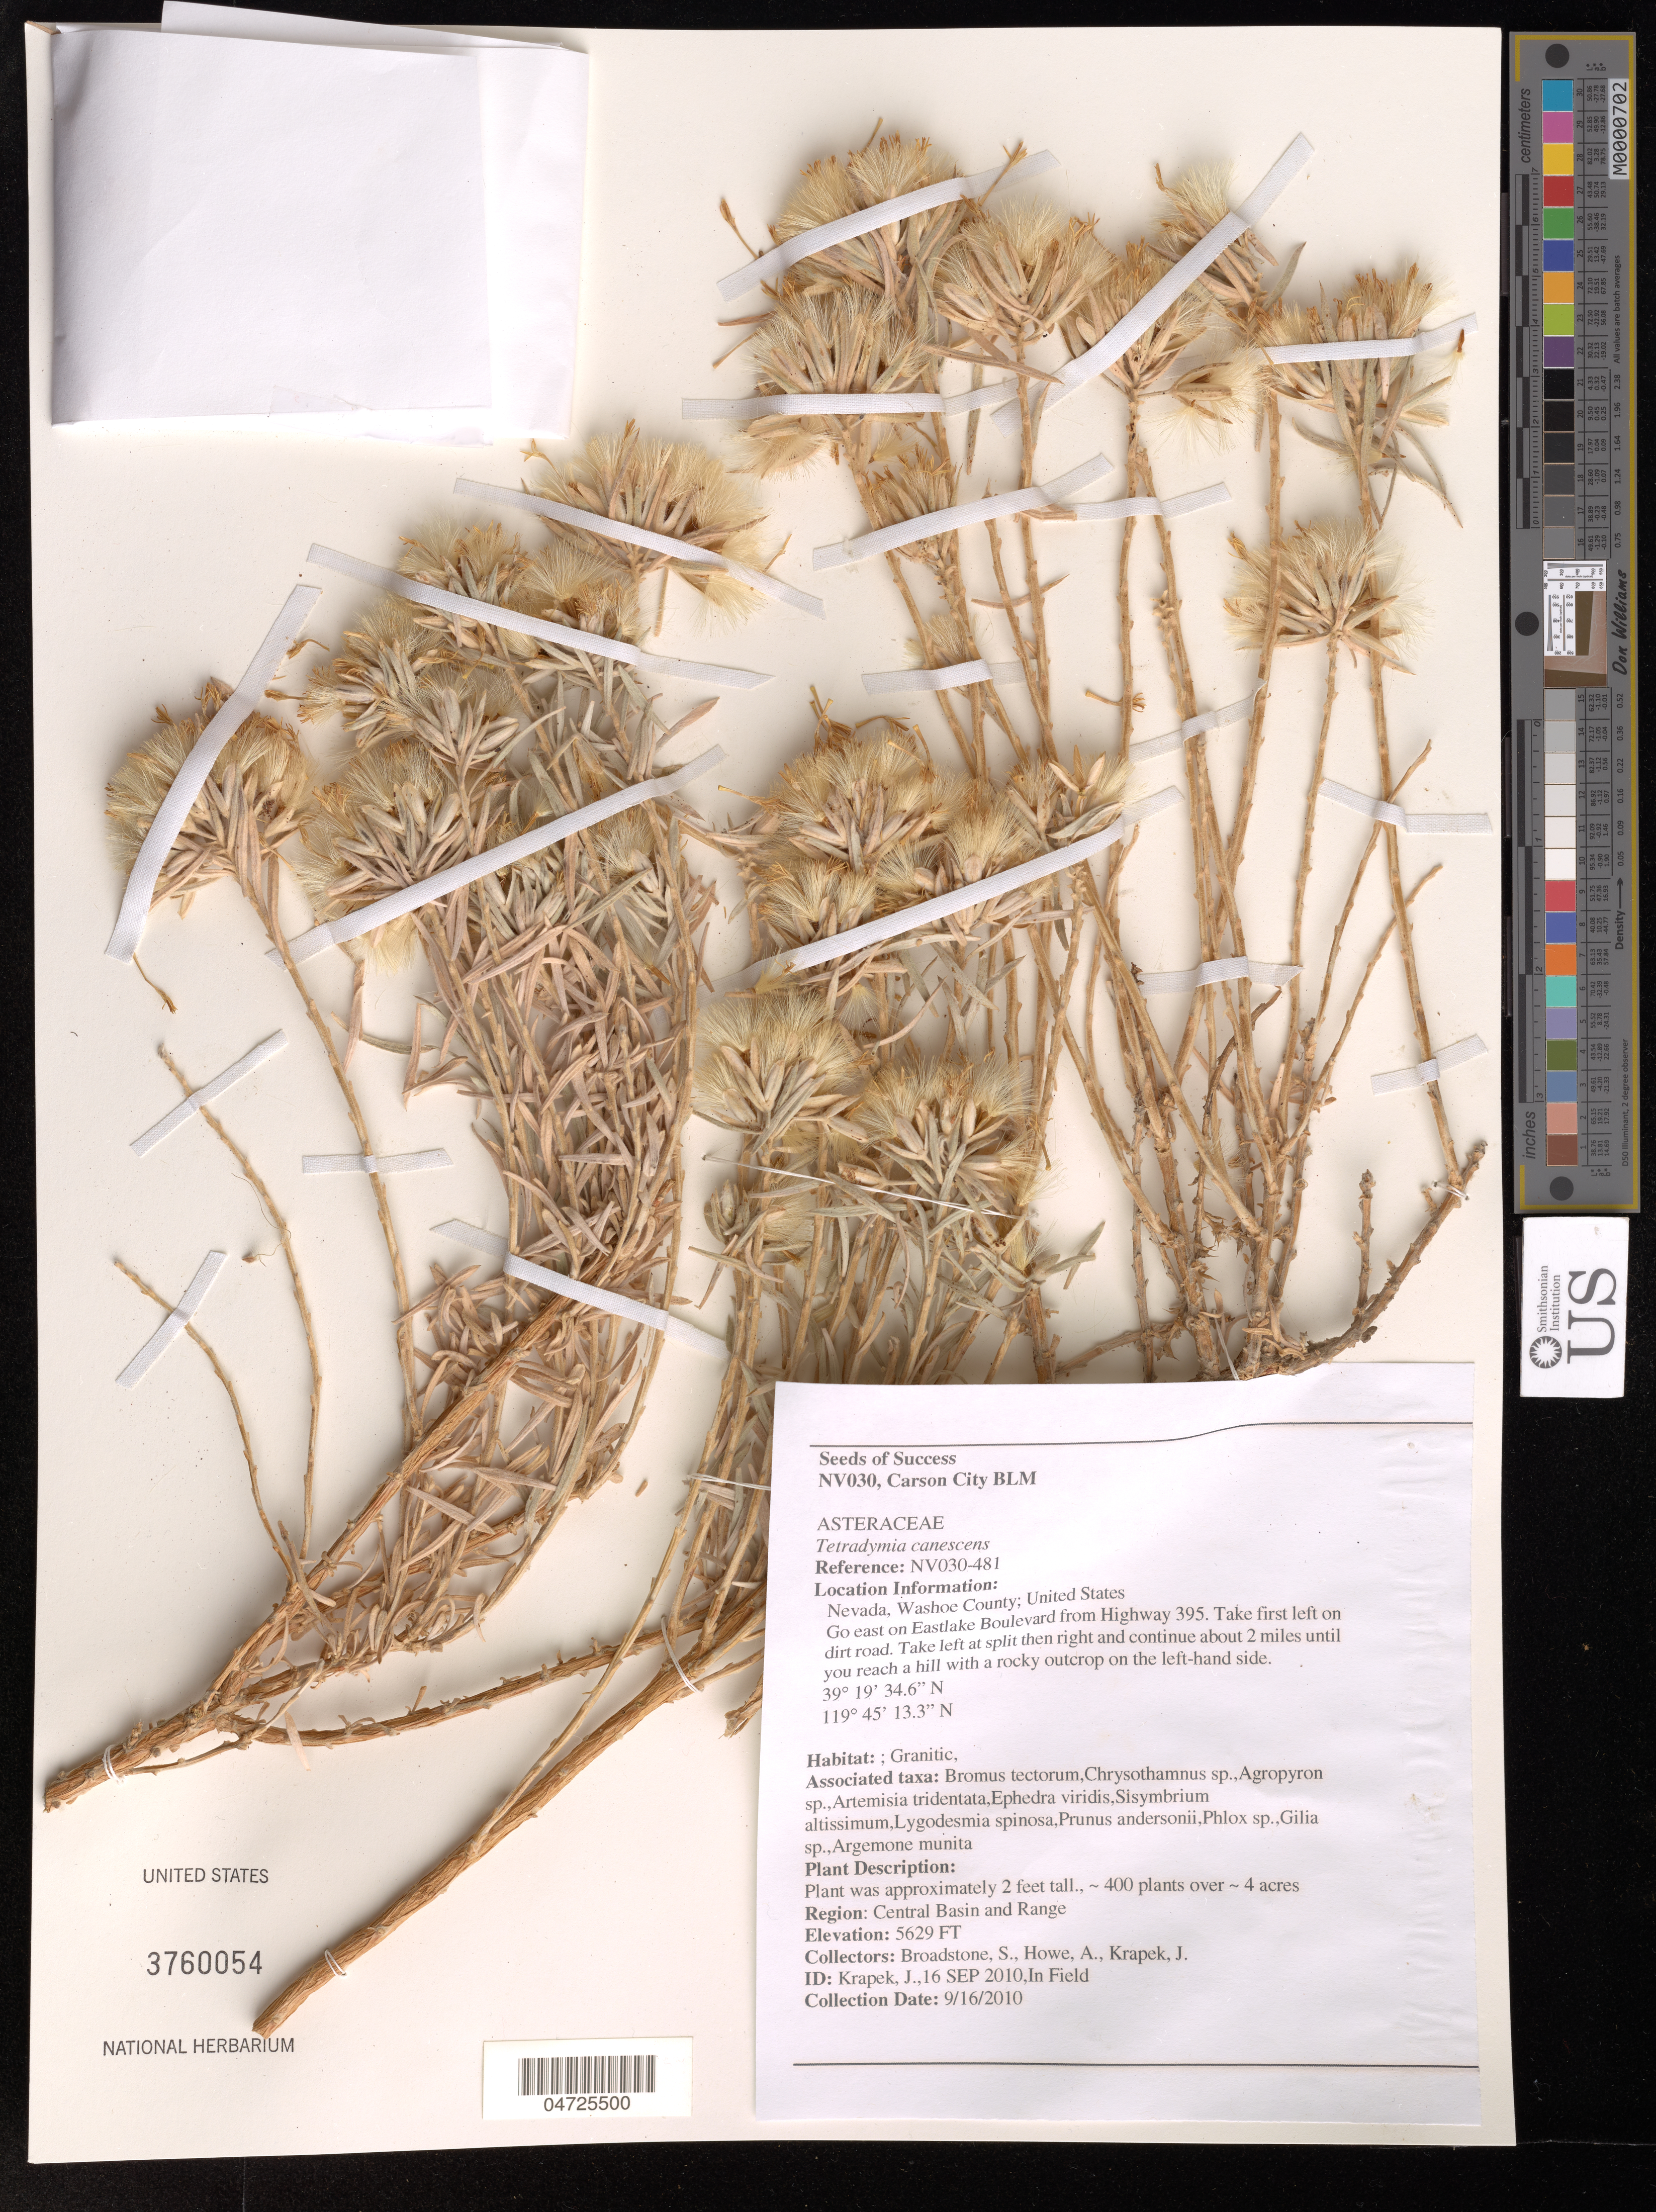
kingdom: Plantae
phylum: Tracheophyta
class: Magnoliopsida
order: Asterales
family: Asteraceae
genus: Tetradymia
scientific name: Tetradymia canescens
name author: DC.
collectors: S. Broadstone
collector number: NV030-481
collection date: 2010-09-16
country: United States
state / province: Nevada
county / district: Washoe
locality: Washoe County. Go east on Eastlake Boulevard from Highway 395. Take first left on dirt road. Take left at split then right and continue about 2 miles until you reach a hill with a rocky outcrop on the left-hand side. Region: Central Basin and Range.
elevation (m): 1716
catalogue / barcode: US 3760054